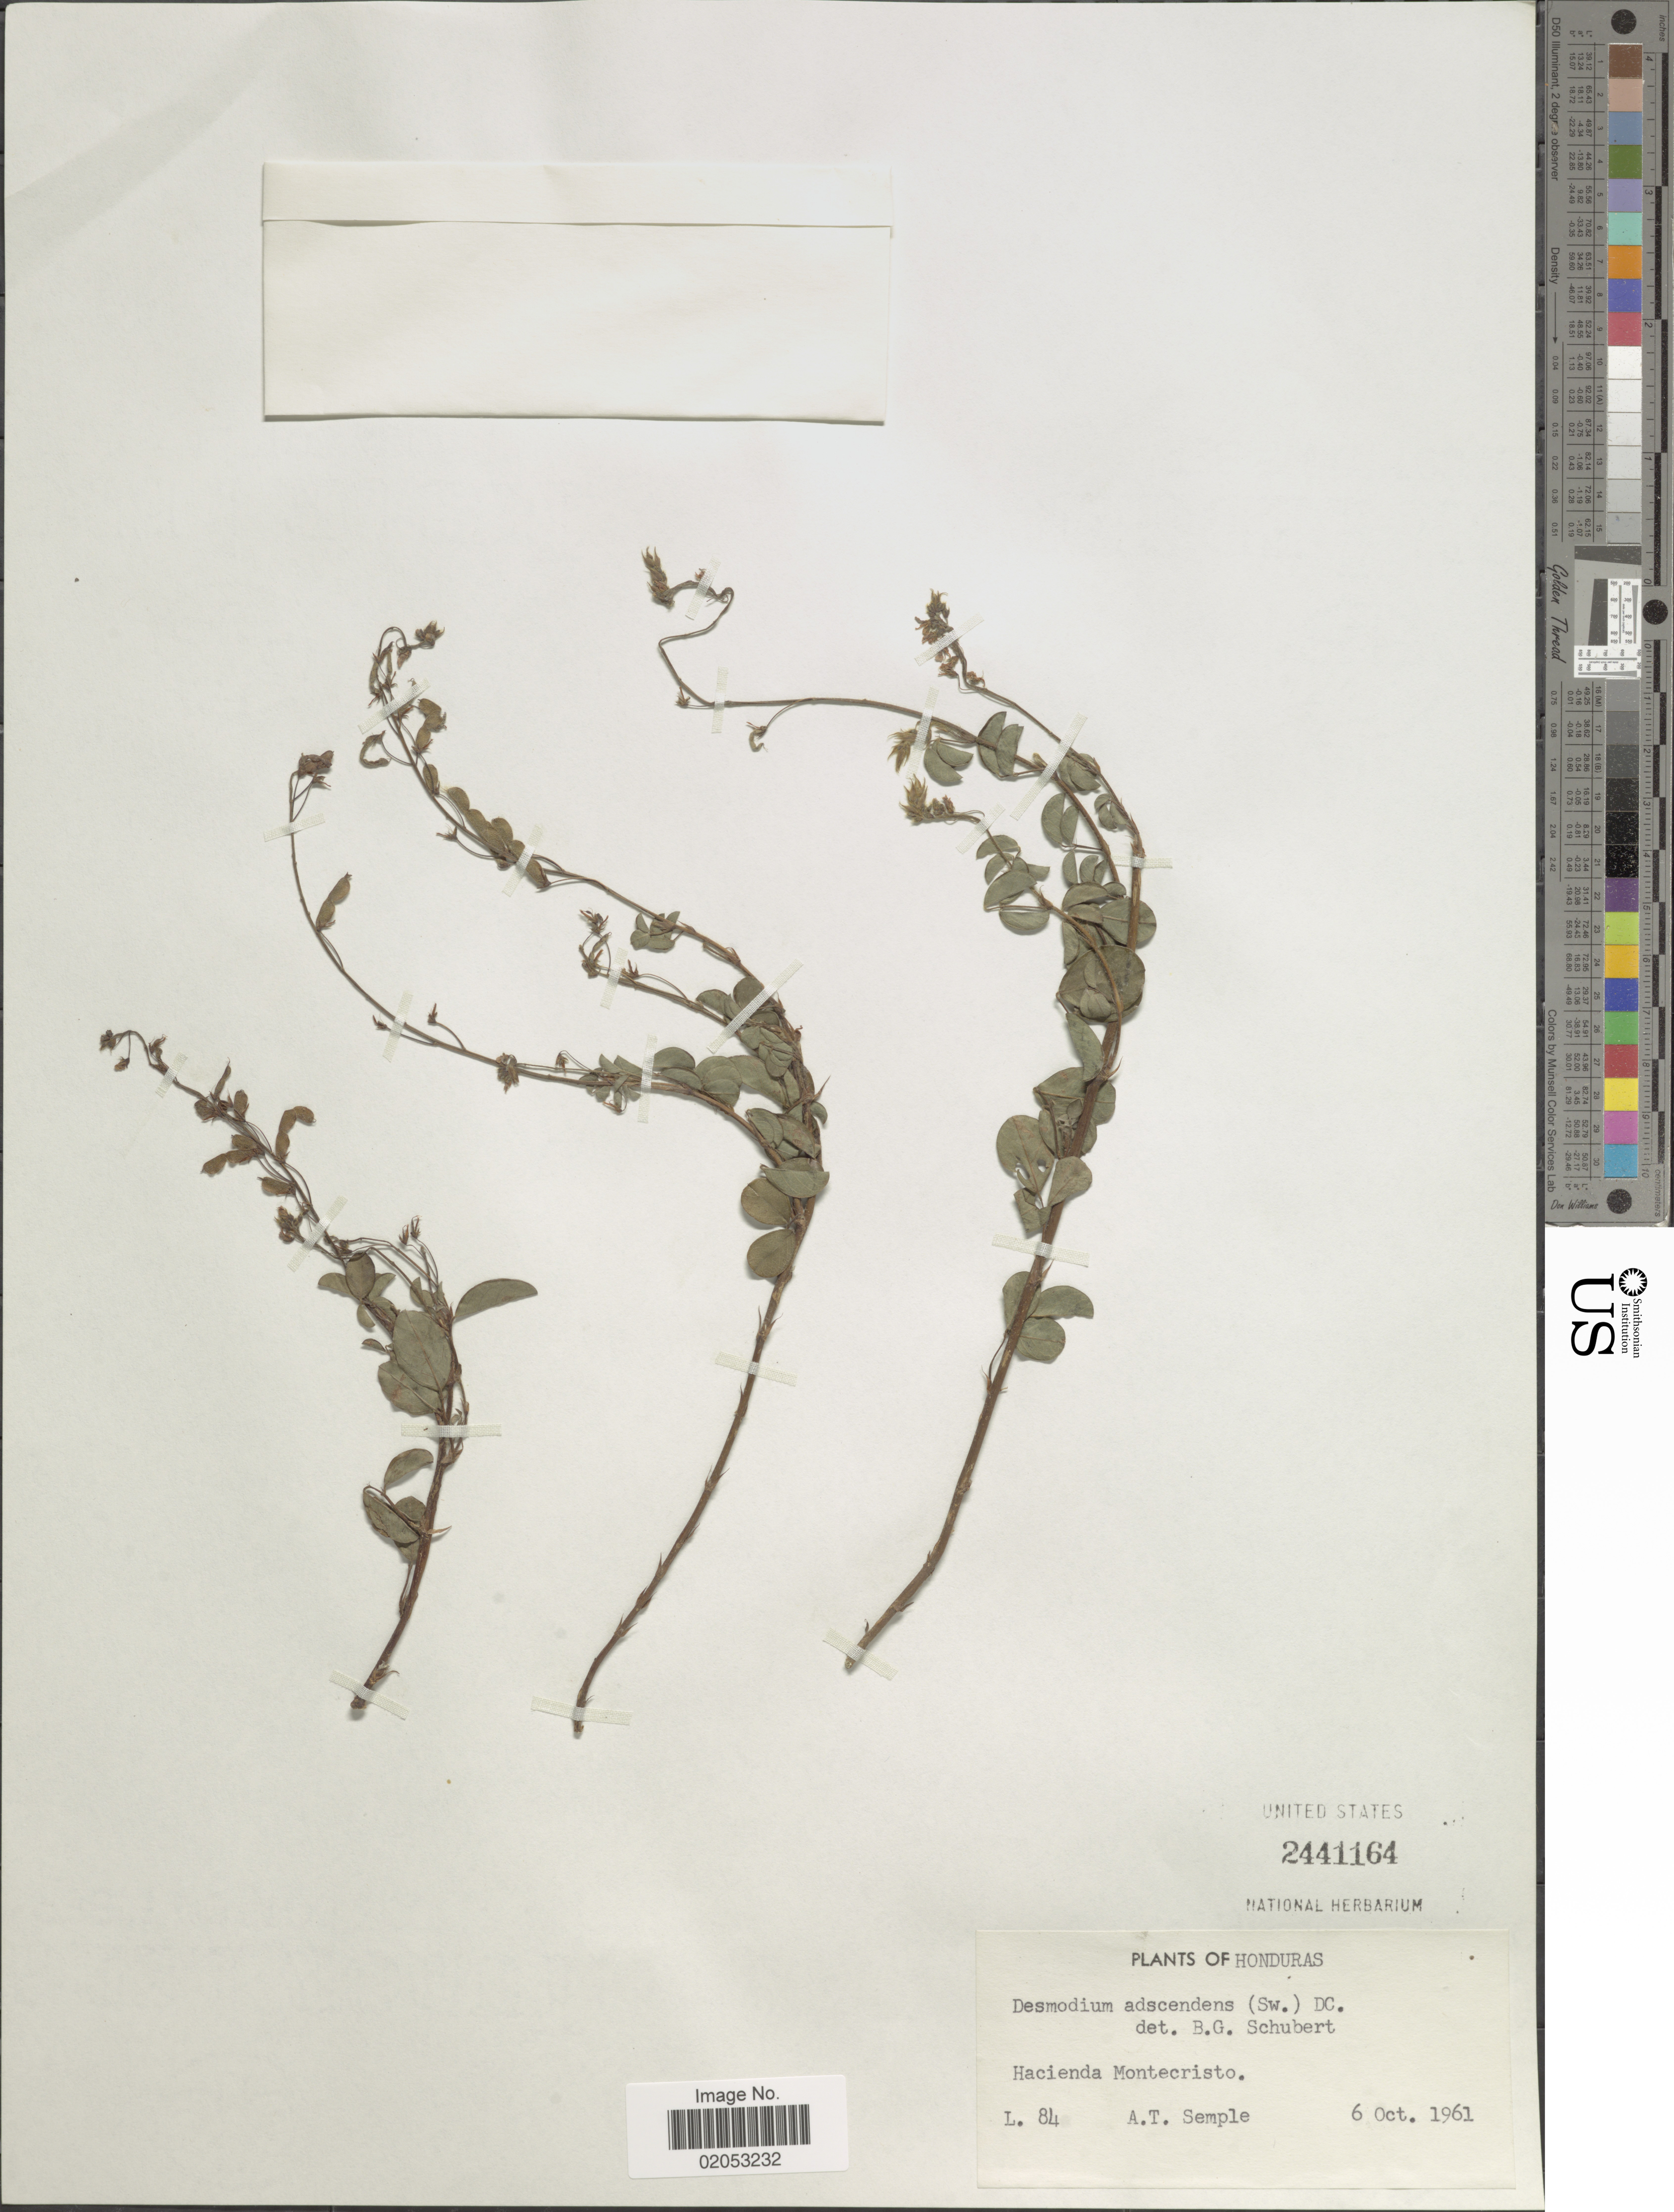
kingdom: Plantae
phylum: Tracheophyta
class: Magnoliopsida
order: Fabales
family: Fabaceae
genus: Grona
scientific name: Grona adscendens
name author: (Sw.) H. Ohashi & K. Ohashi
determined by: Strong, Mark T., (BOT), Smithsonian Institution - National Museum of Natural History (UNITED STATES)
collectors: A. Semple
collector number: L84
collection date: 1961-10-06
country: Honduras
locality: Hacienda Montecristo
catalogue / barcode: US 2441164